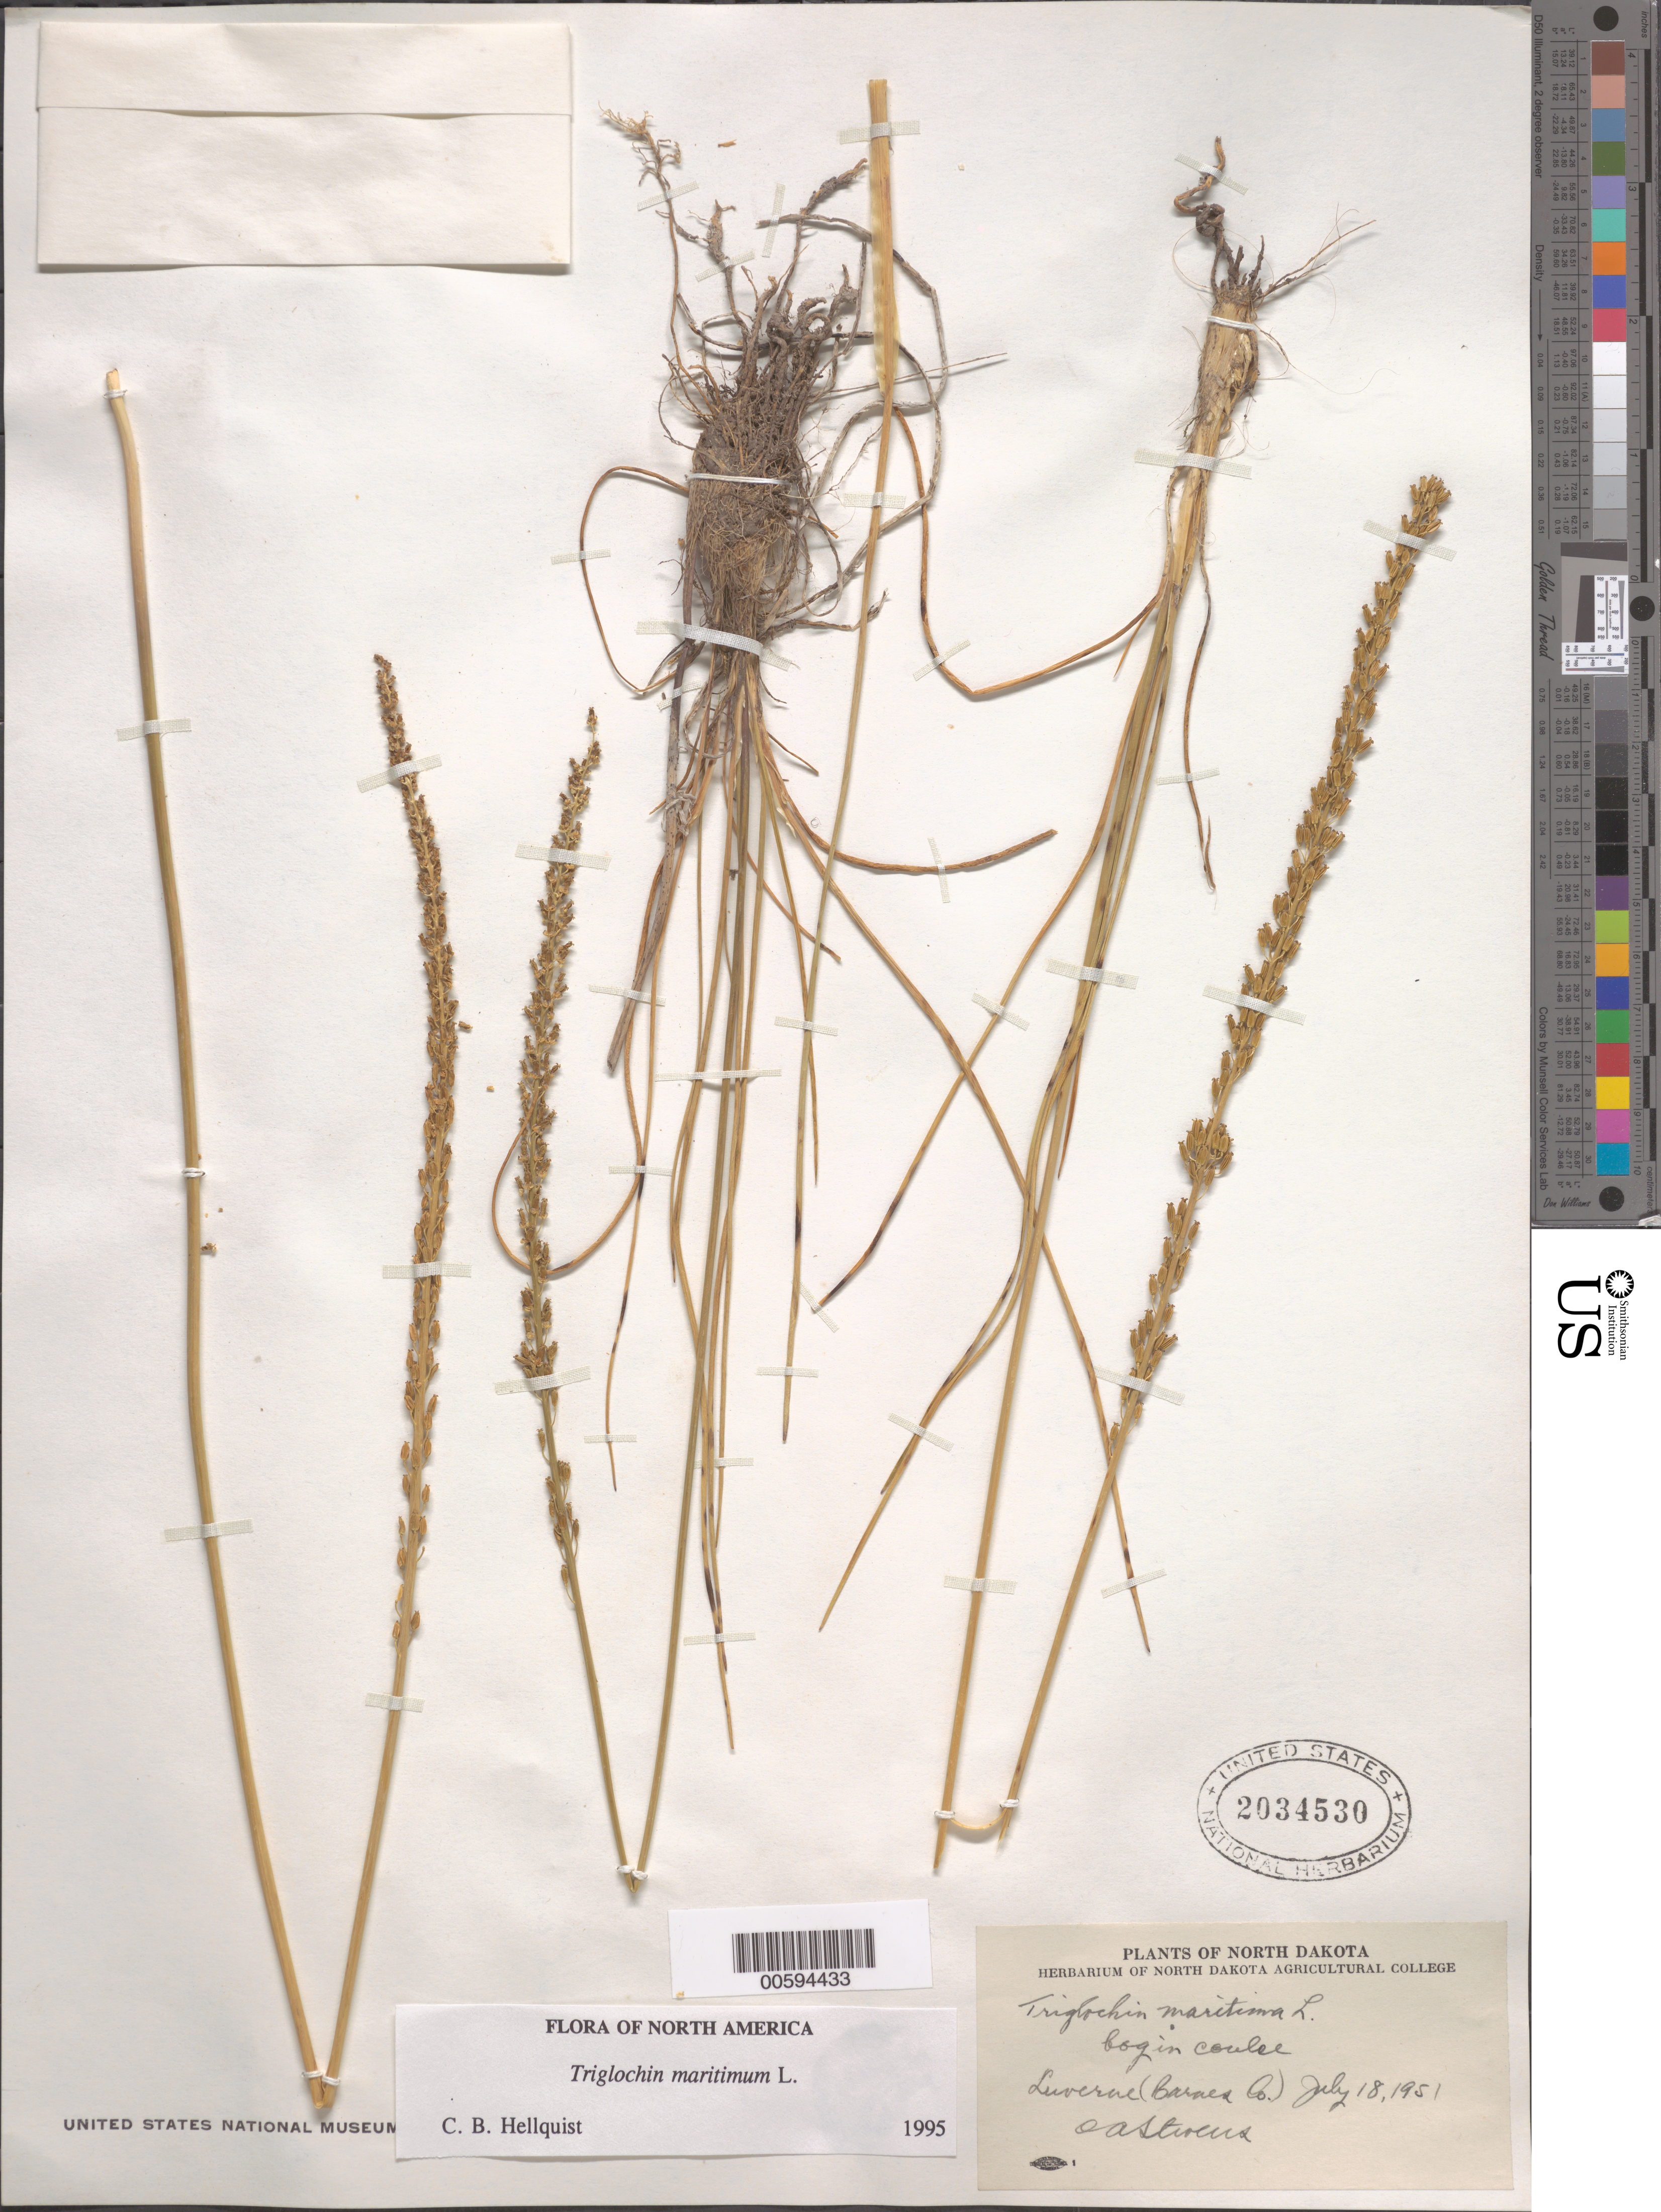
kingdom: Plantae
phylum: Tracheophyta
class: Liliopsida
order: Alismatales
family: Juncaginaceae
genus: Triglochin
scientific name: Triglochin maritima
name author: L.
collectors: O. Stevens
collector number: a.n.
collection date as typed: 18 Jul 1951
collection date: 1951-07-18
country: United States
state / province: North Dakota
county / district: Barnes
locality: Luverne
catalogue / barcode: US 2034530